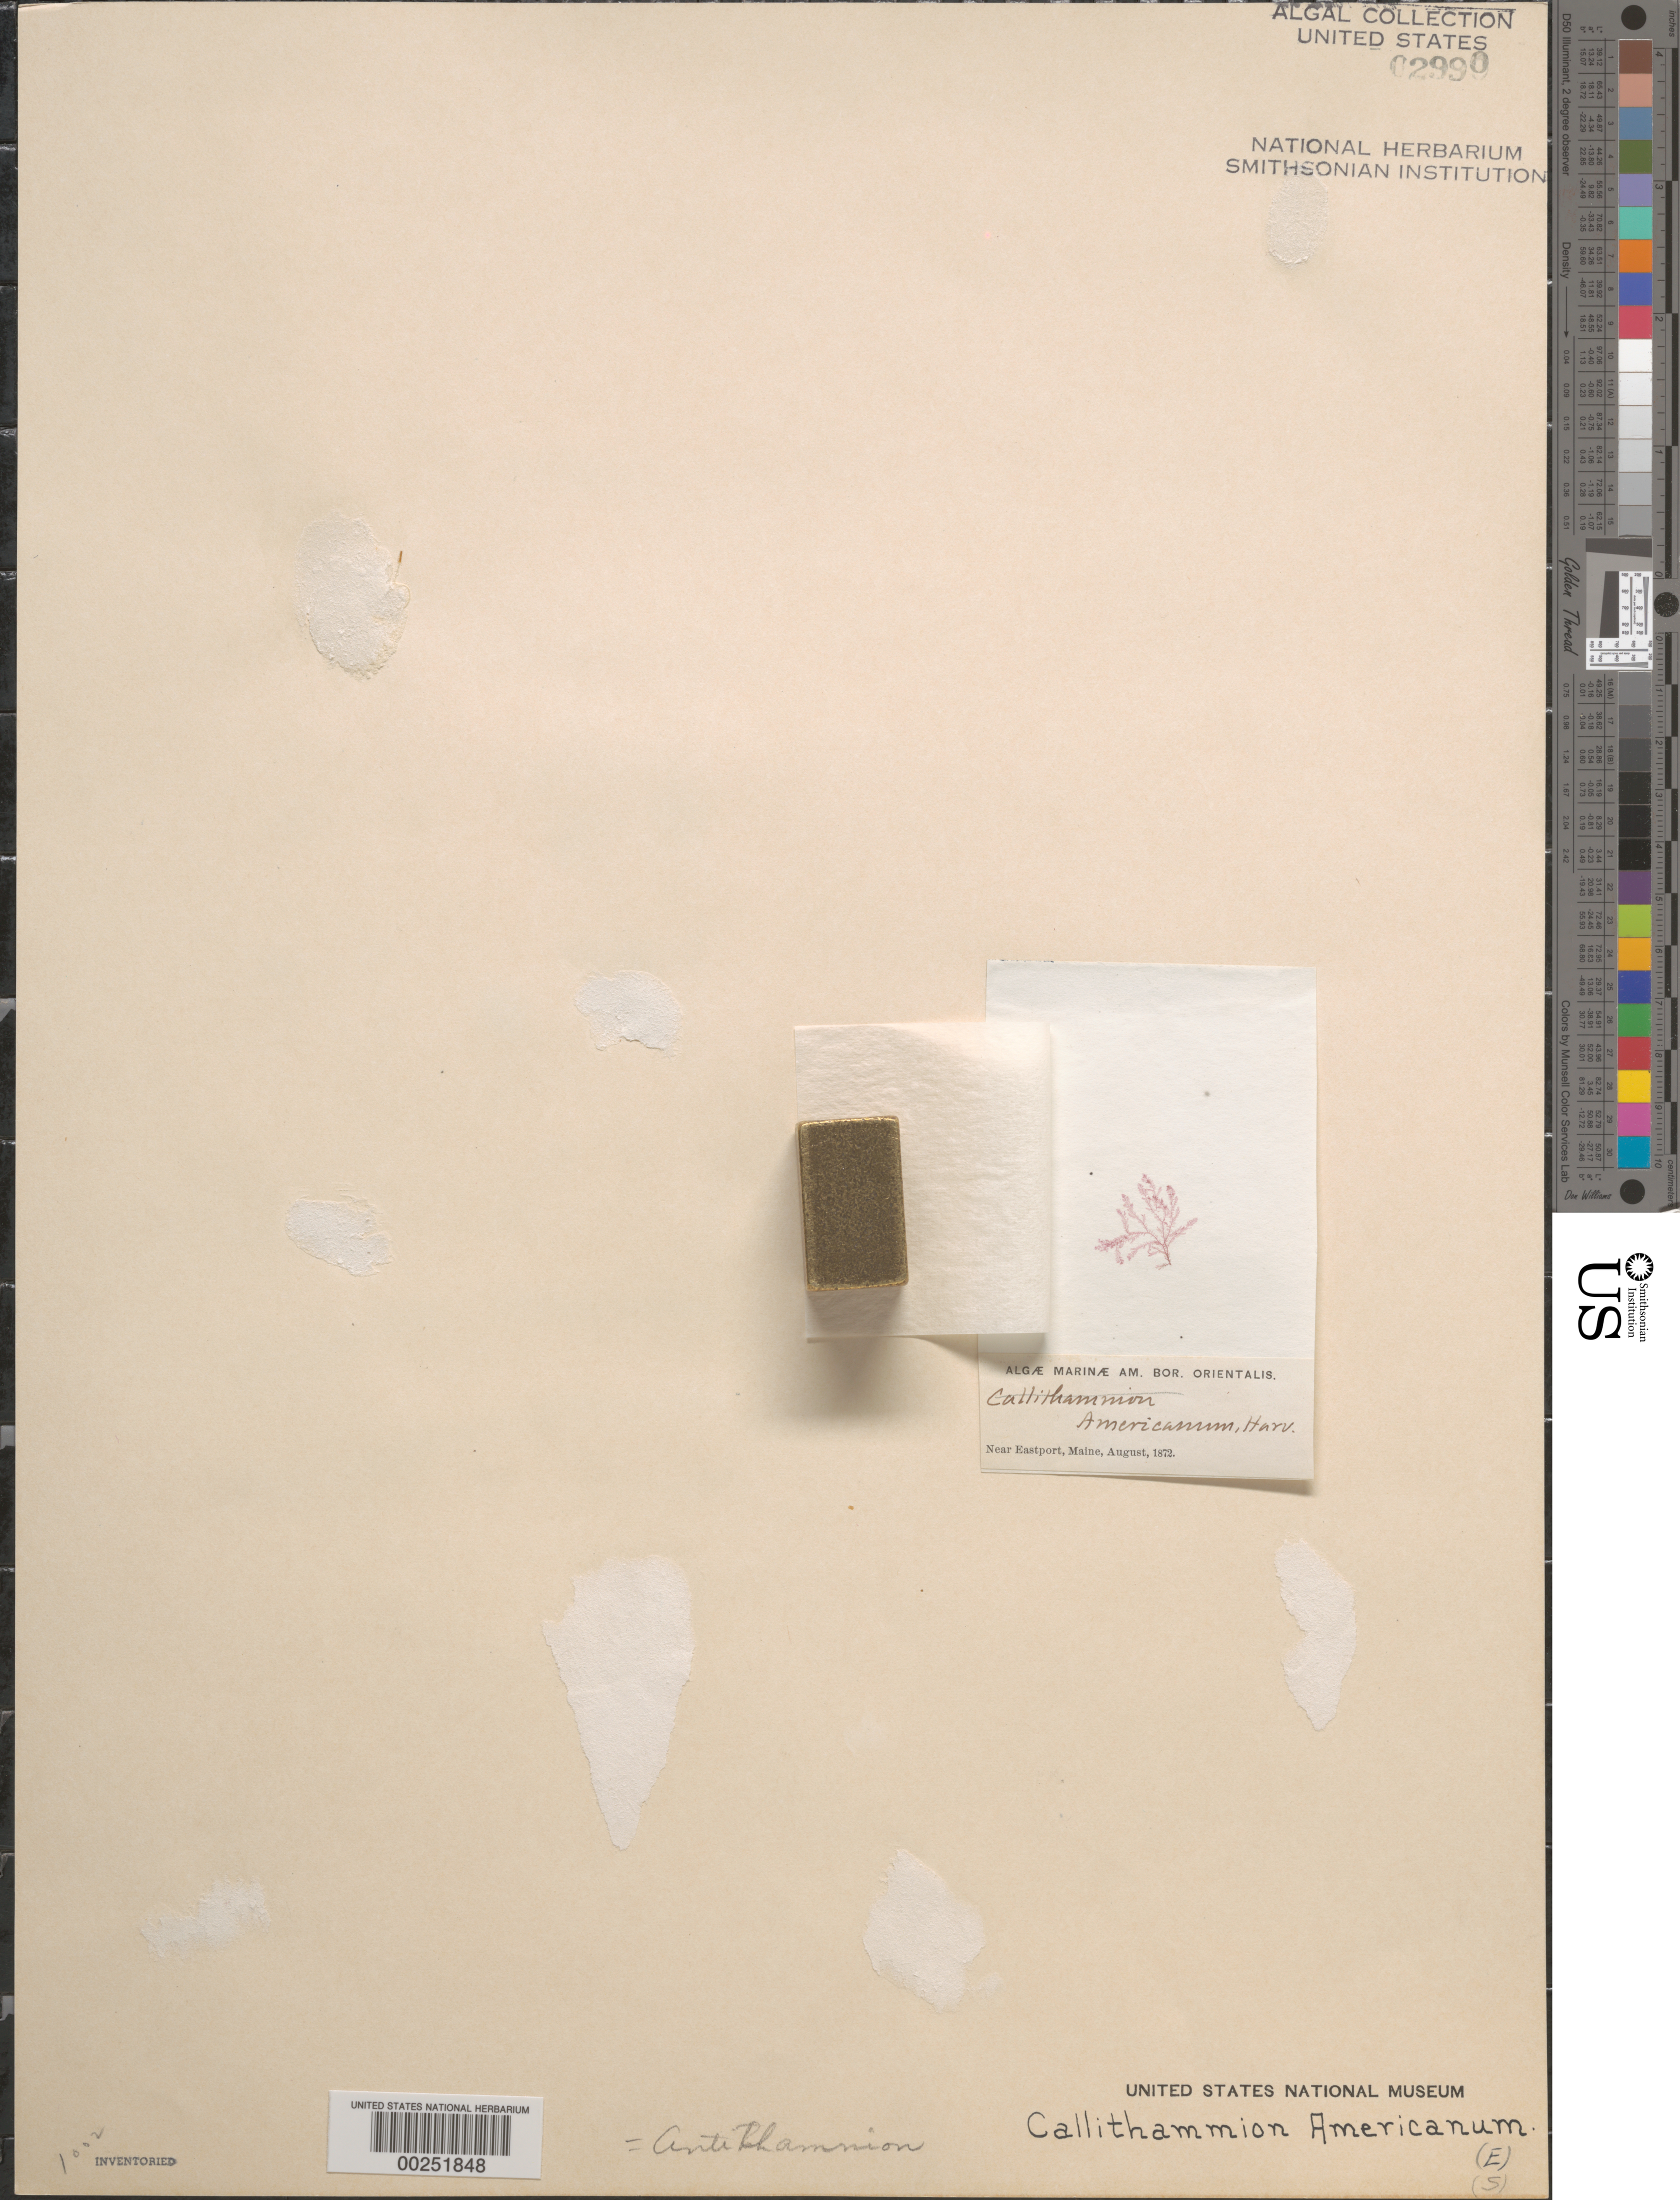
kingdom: Plantae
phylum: Rhodophyta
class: Florideophyceae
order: Ceramiales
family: Ceramiaceae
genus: Scagelia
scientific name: Scagelia americana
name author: (Harv.) A. Athanasiadis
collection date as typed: Aug 1872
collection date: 1872-08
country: United States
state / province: Maine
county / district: Washington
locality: Near Eastport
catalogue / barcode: US 2990